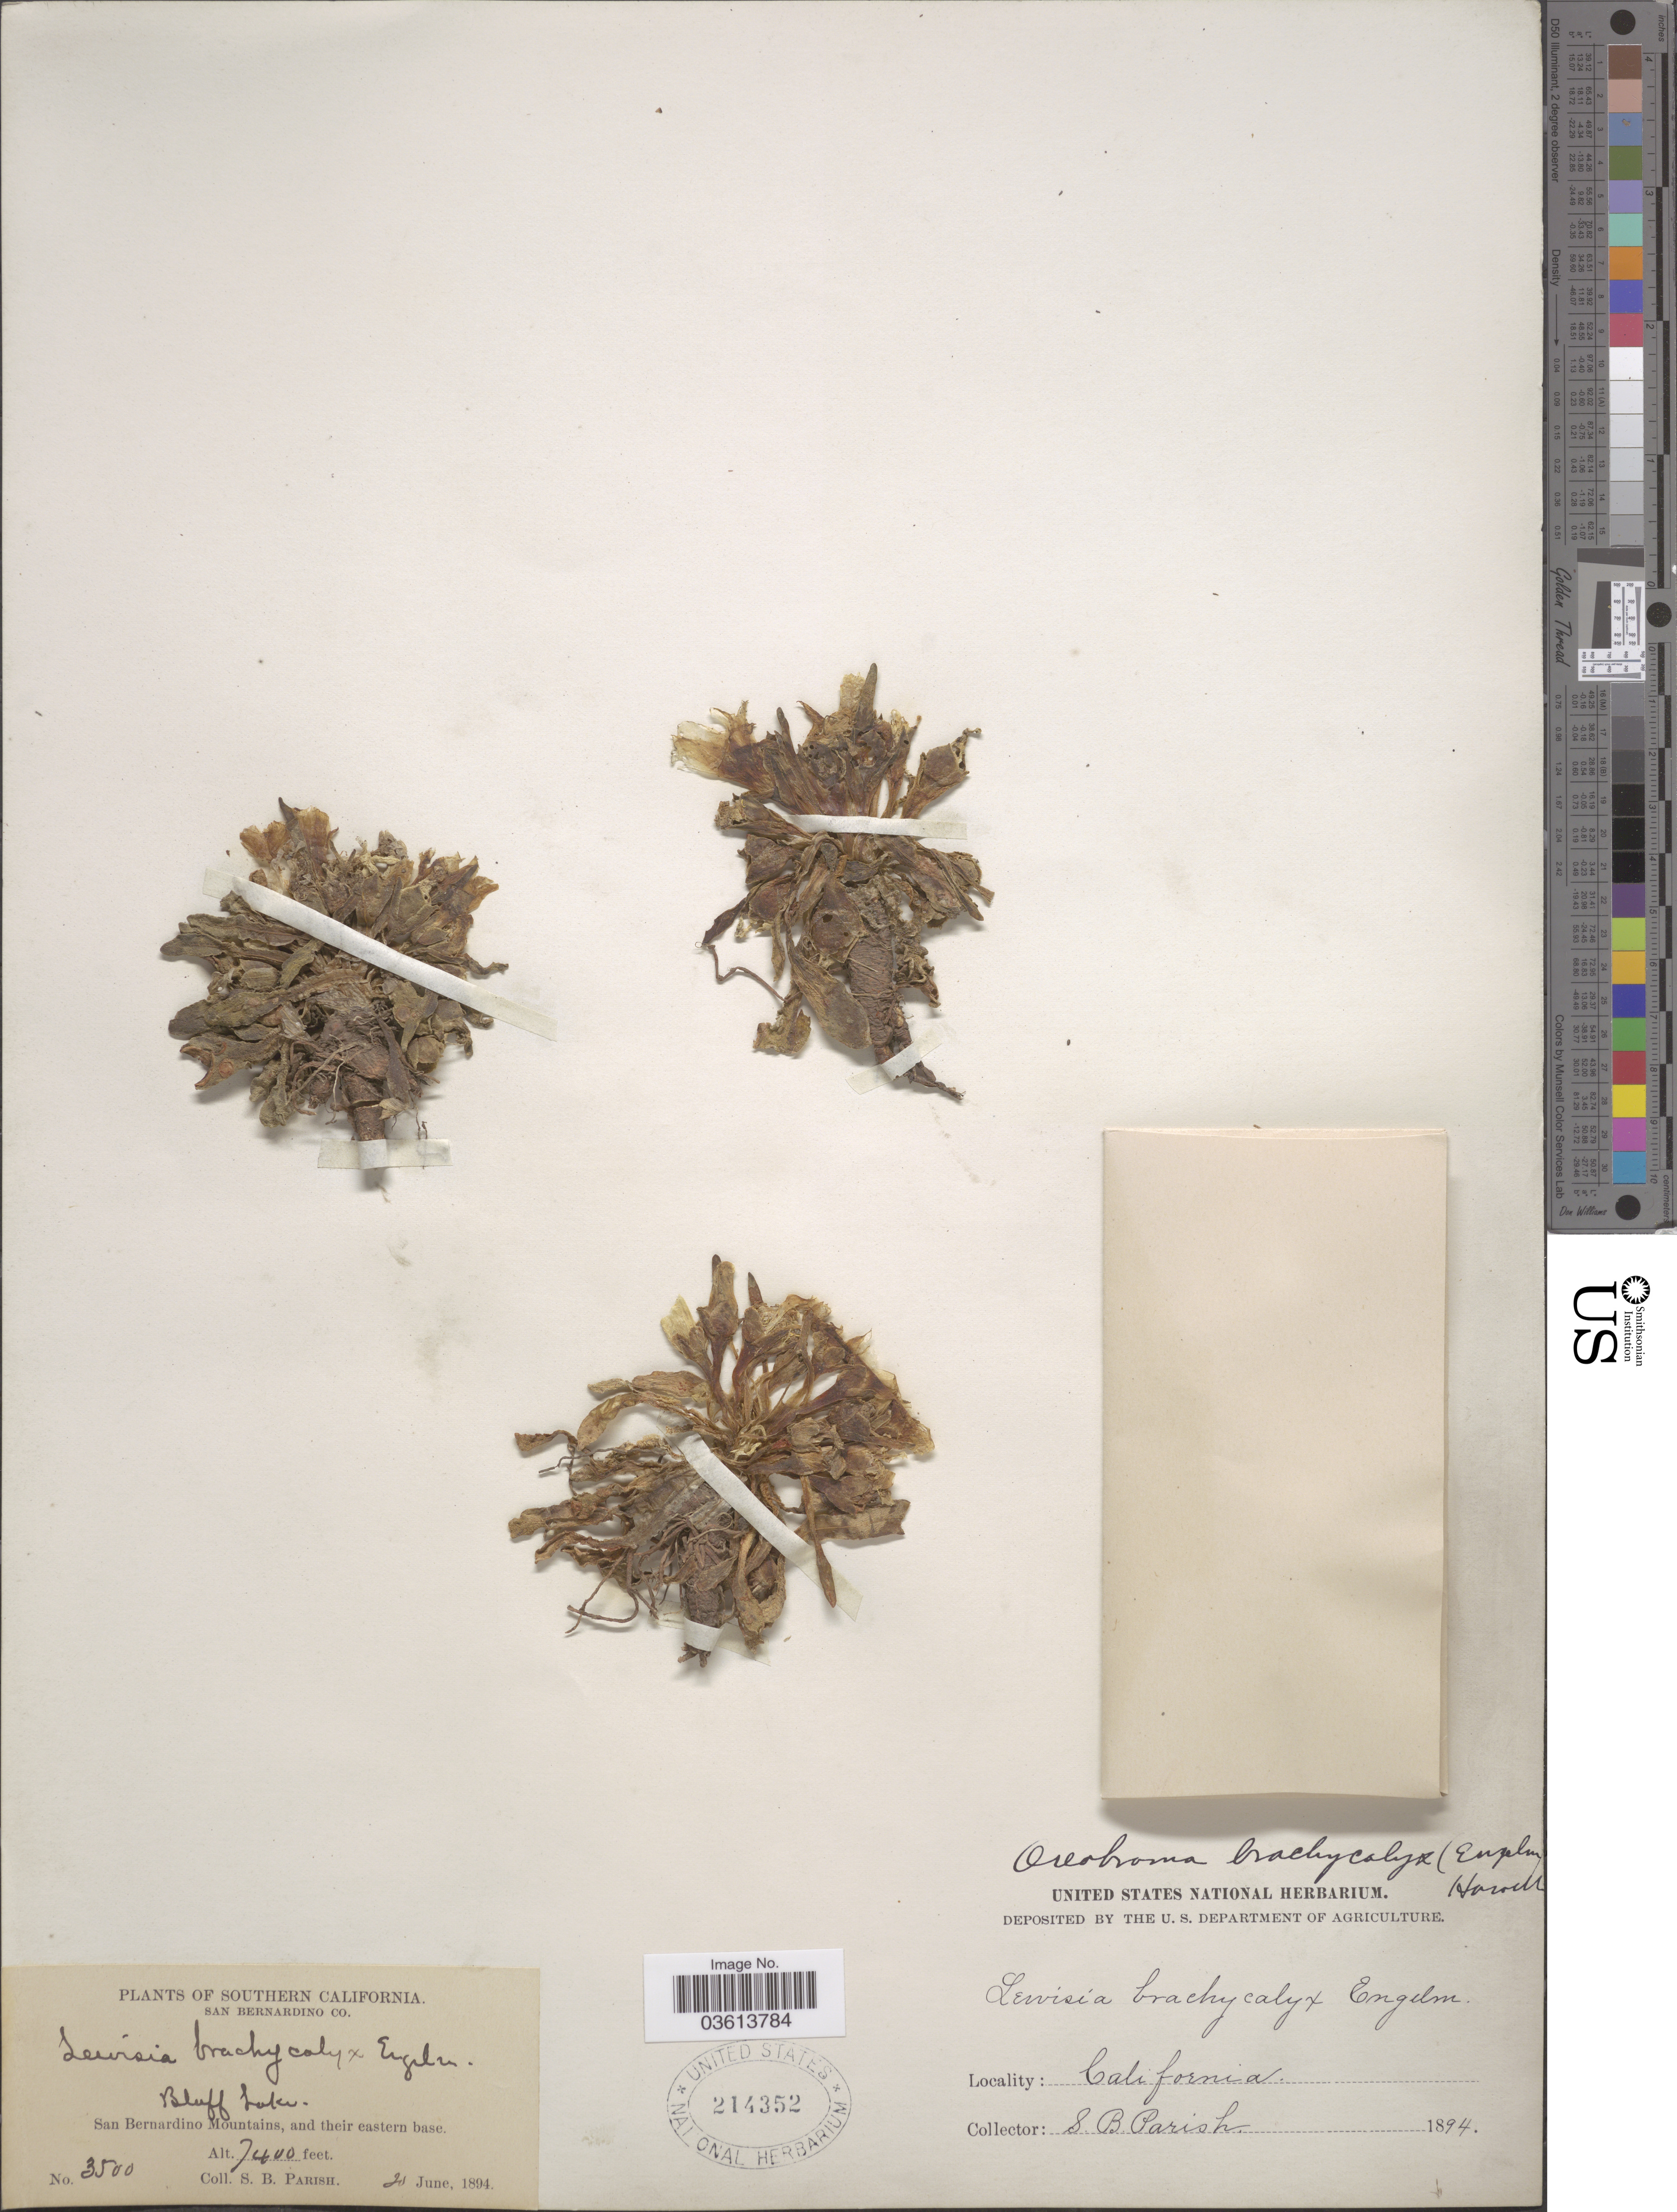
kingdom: Plantae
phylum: Tracheophyta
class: Magnoliopsida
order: Caryophyllales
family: Montiaceae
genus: Lewisia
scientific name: Lewisia brachycalyx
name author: Engelm. ex A. Gray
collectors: S. B. Parish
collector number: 3500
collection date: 1894-06-20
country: United States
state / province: California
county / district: San Bernardino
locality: Southern California. San Bernardino Co. Bluff Lake, San Bernardino Mountains, and their eastern base.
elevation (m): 2256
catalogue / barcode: US 214352